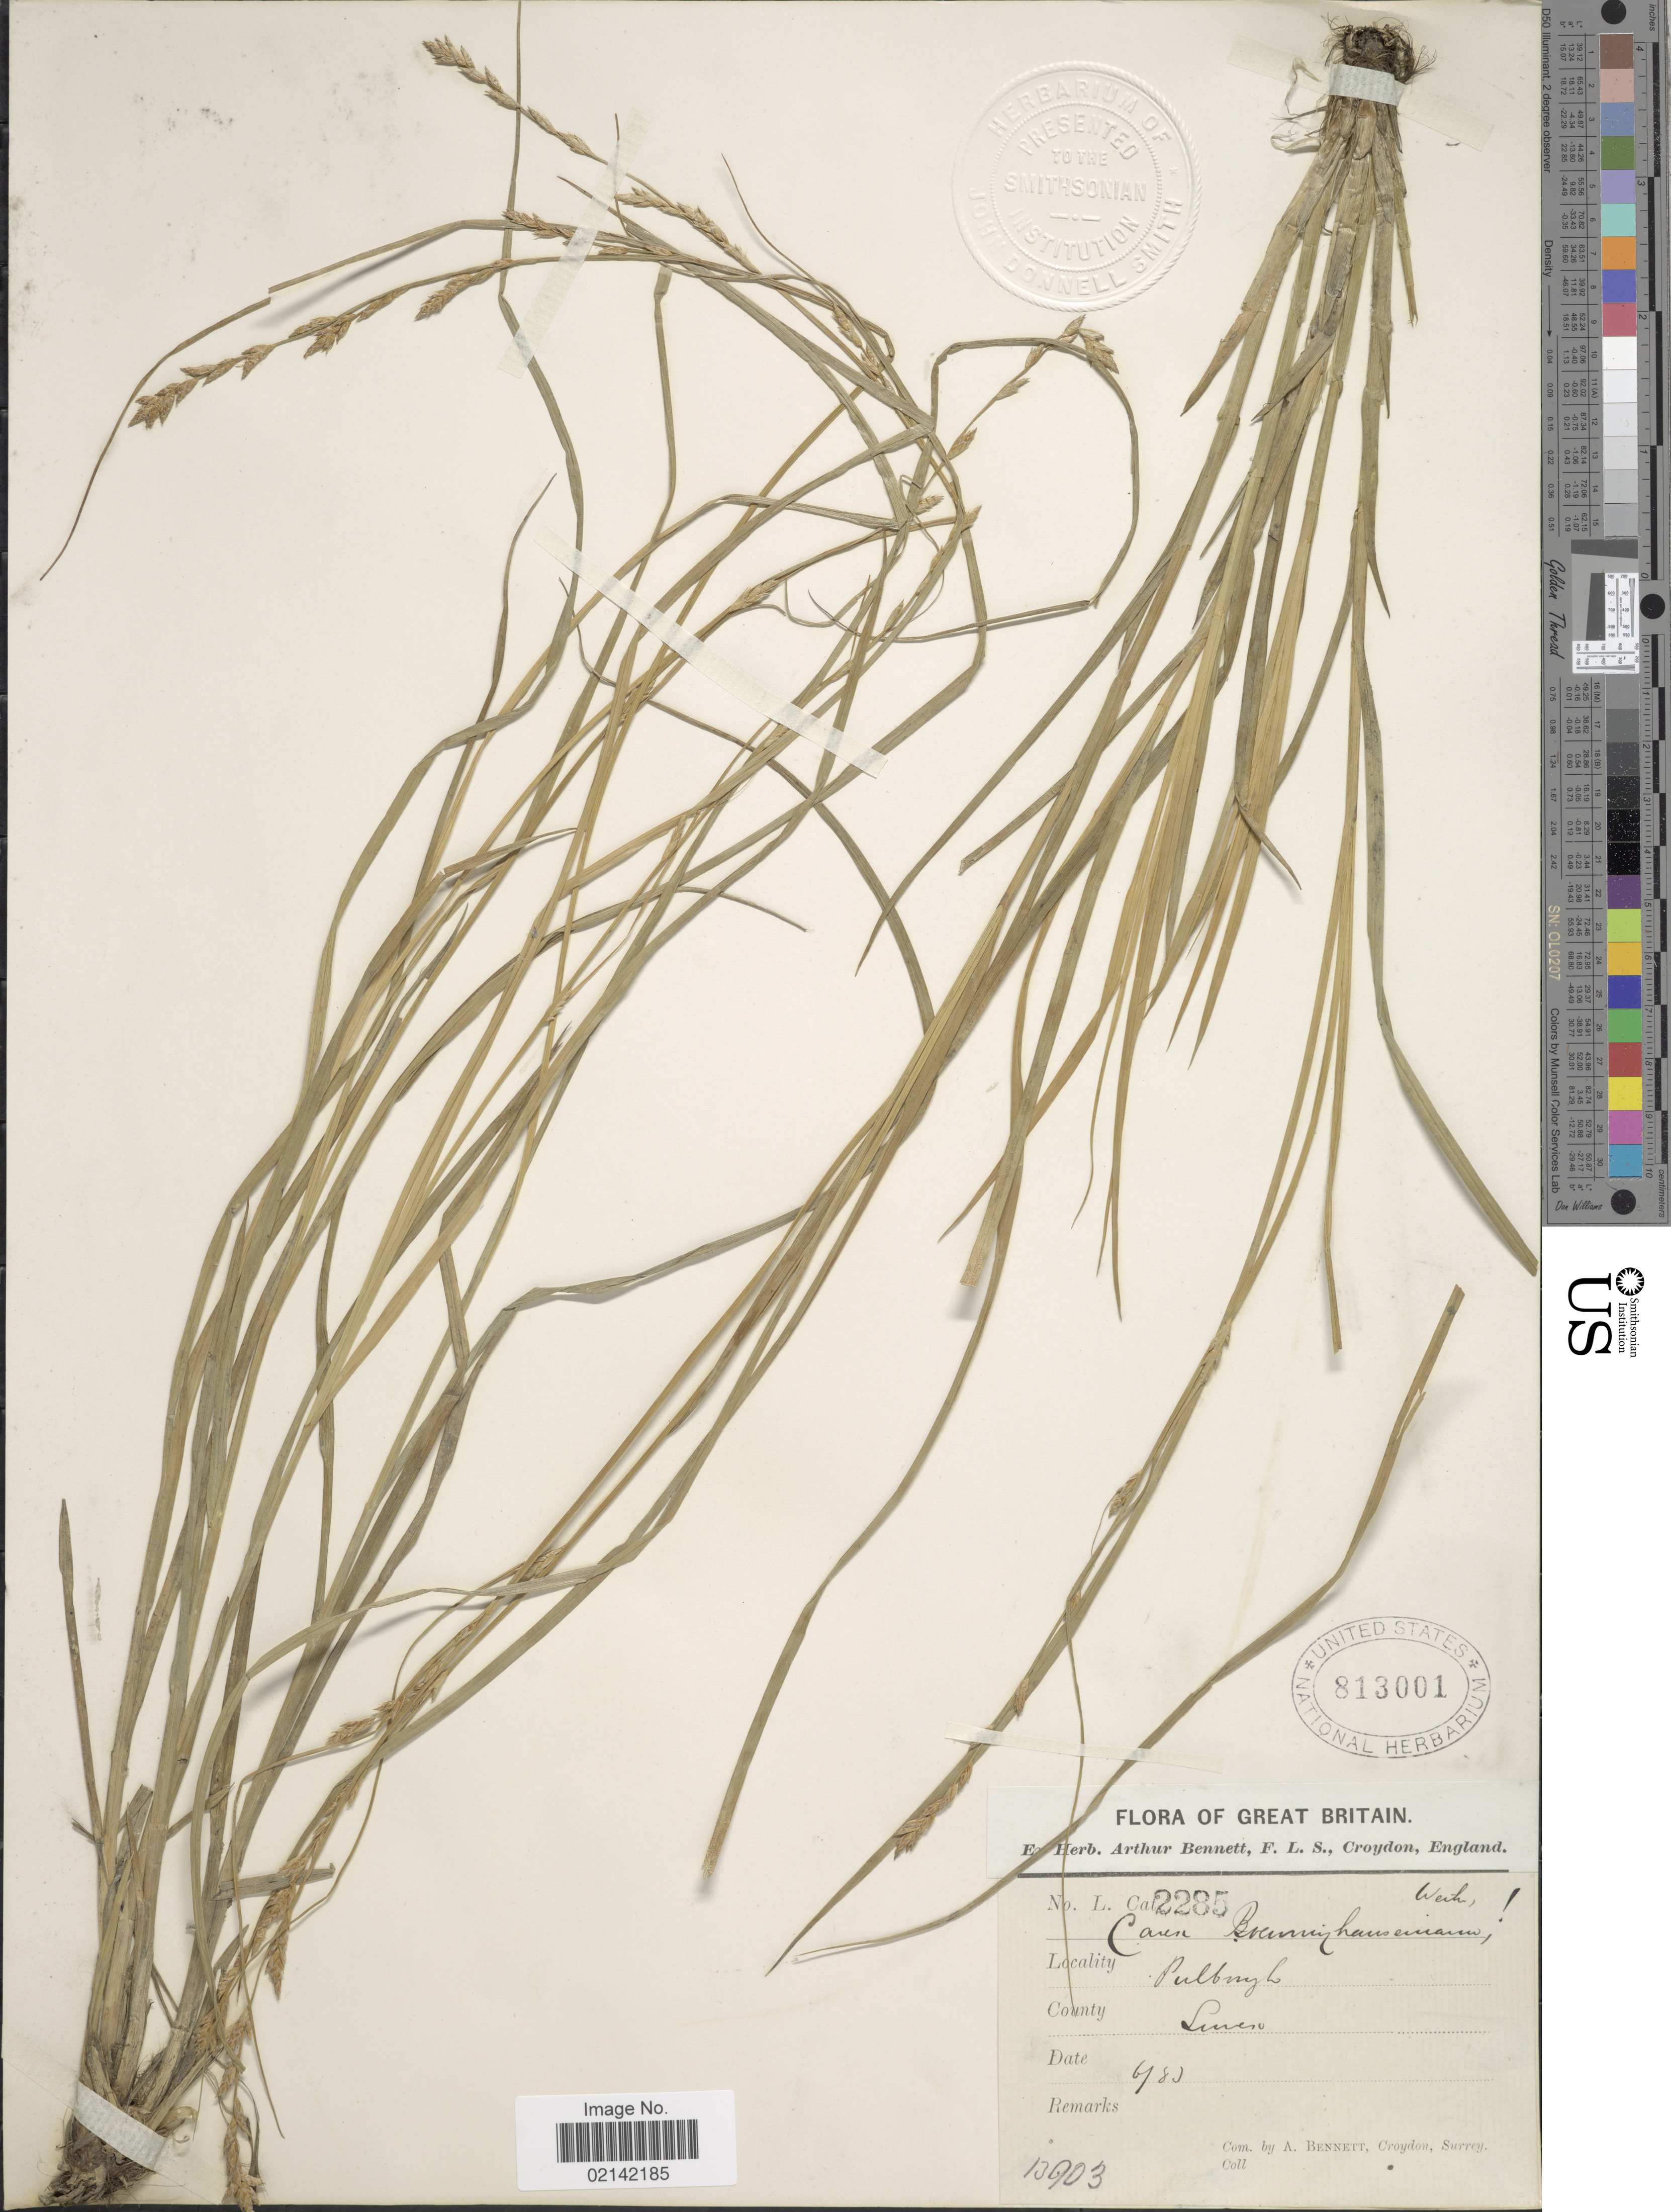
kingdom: Plantae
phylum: Tracheophyta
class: Liliopsida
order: Poales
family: Cyperaceae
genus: Carex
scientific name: Carex x boenninghause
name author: Weihe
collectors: ex herb. Arthur Bennett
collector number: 2285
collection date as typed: Transcribed d/m/y: /6/83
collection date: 1883-06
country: United Kingdom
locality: Great Britain, Pulborough, County Sussex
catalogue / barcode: US 813001